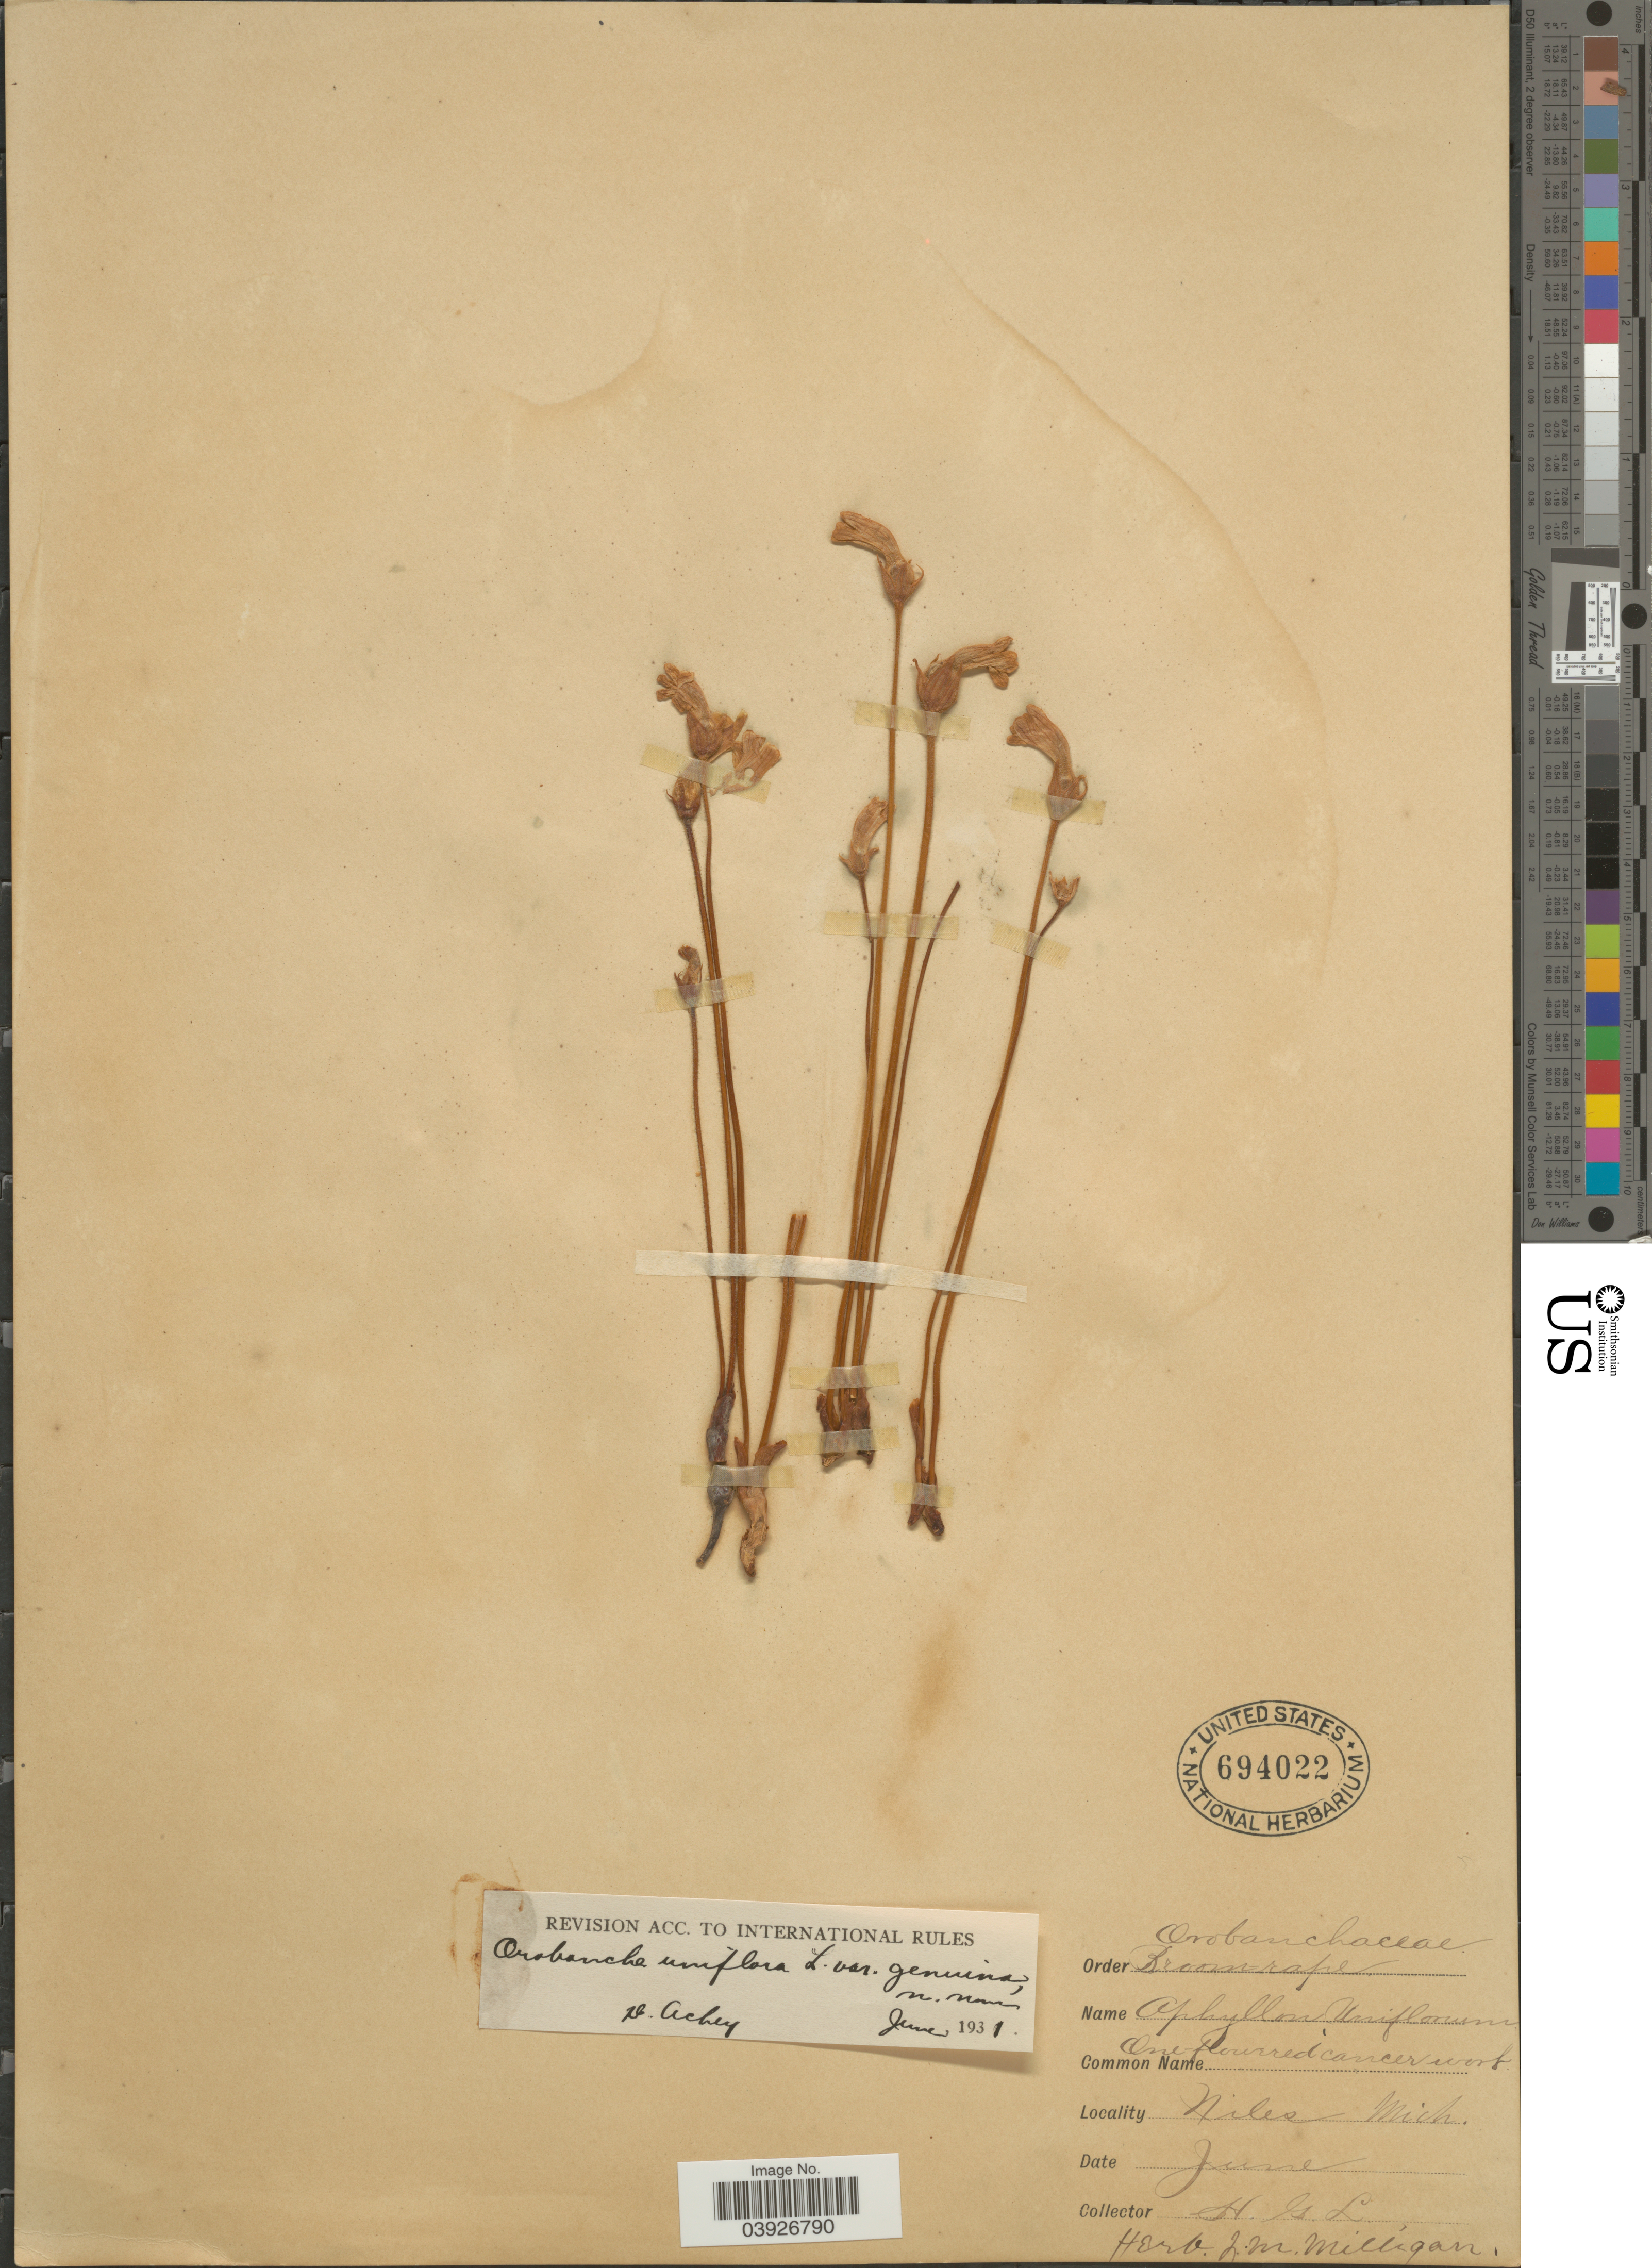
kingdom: Plantae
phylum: Tracheophyta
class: Magnoliopsida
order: Lamiales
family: Orobanchaceae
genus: Aphyllon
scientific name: Aphyllon uniflorum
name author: A. Gray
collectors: H. G. L.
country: United States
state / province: Michigan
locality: Niles.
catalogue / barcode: US 694022